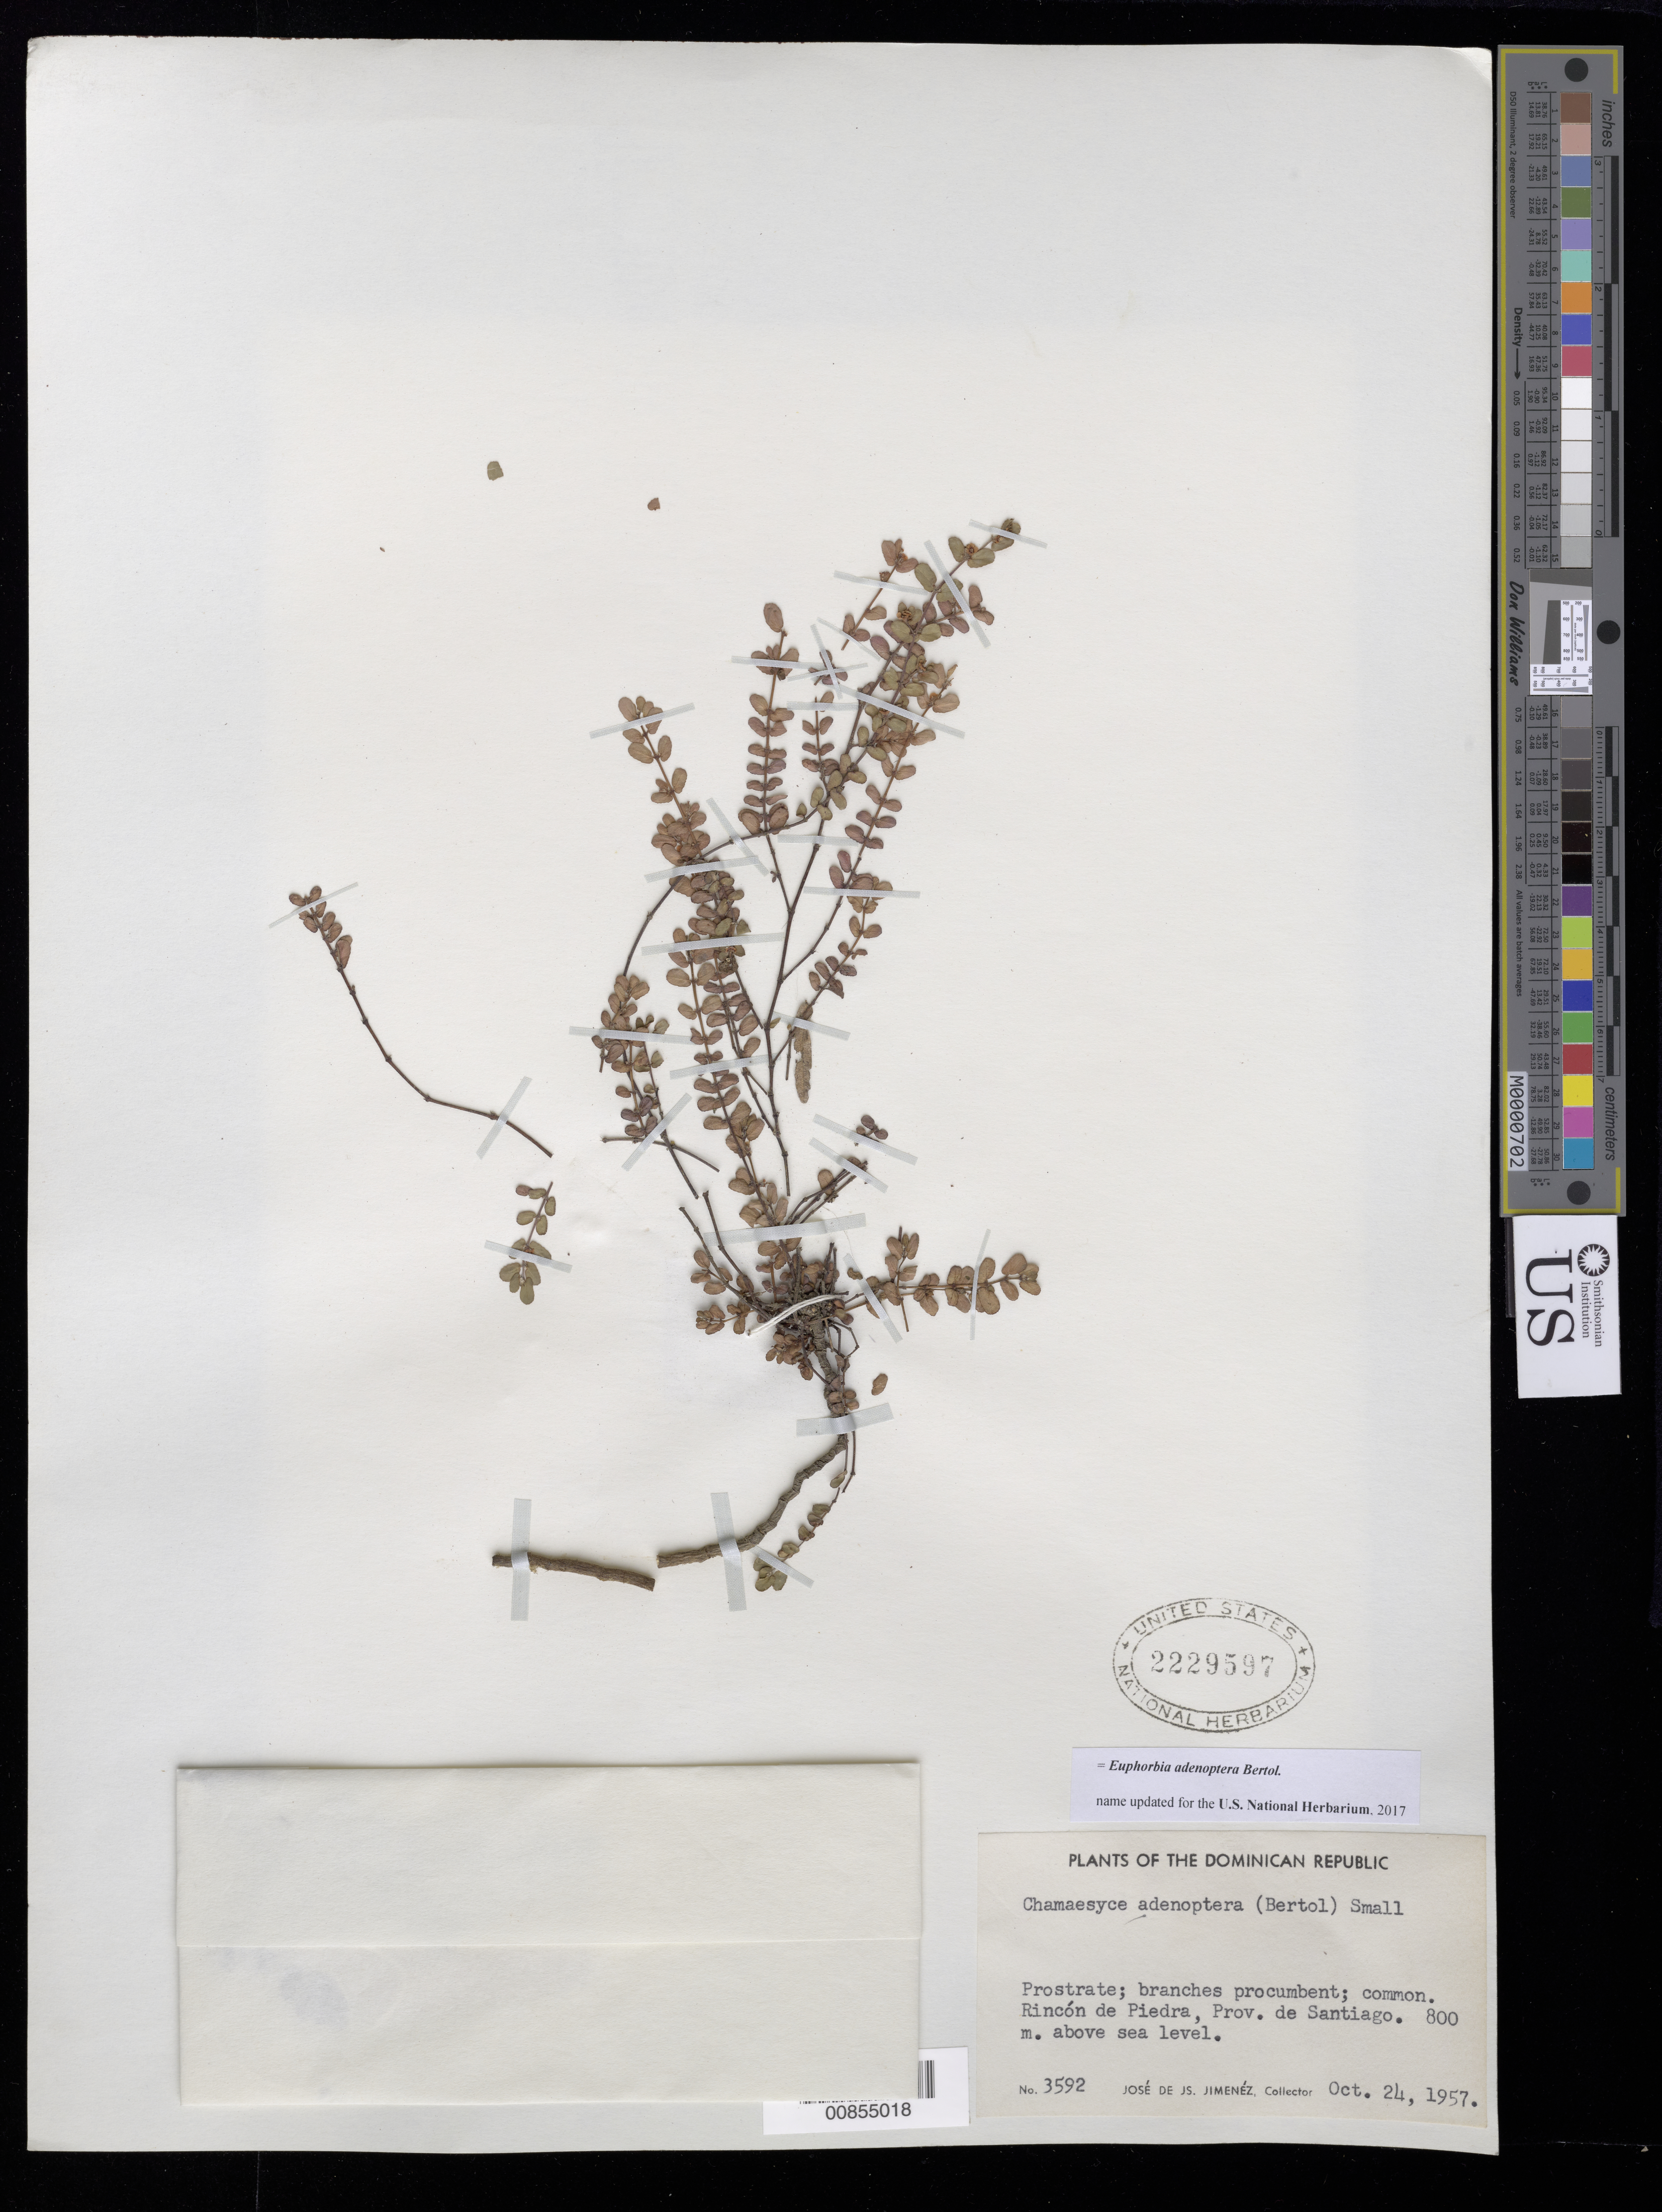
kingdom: Plantae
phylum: Tracheophyta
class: Magnoliopsida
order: Malpighiales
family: Euphorbiaceae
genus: Euphorbia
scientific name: Euphorbia adenoptera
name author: Bertol.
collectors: J. J. Jiménez Almonte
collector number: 3592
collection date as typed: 24 Oct 1957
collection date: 1957-10-24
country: Dominican Republic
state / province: Santiago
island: Hispaniola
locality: Rincón de Piedra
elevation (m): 800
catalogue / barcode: US 2229597